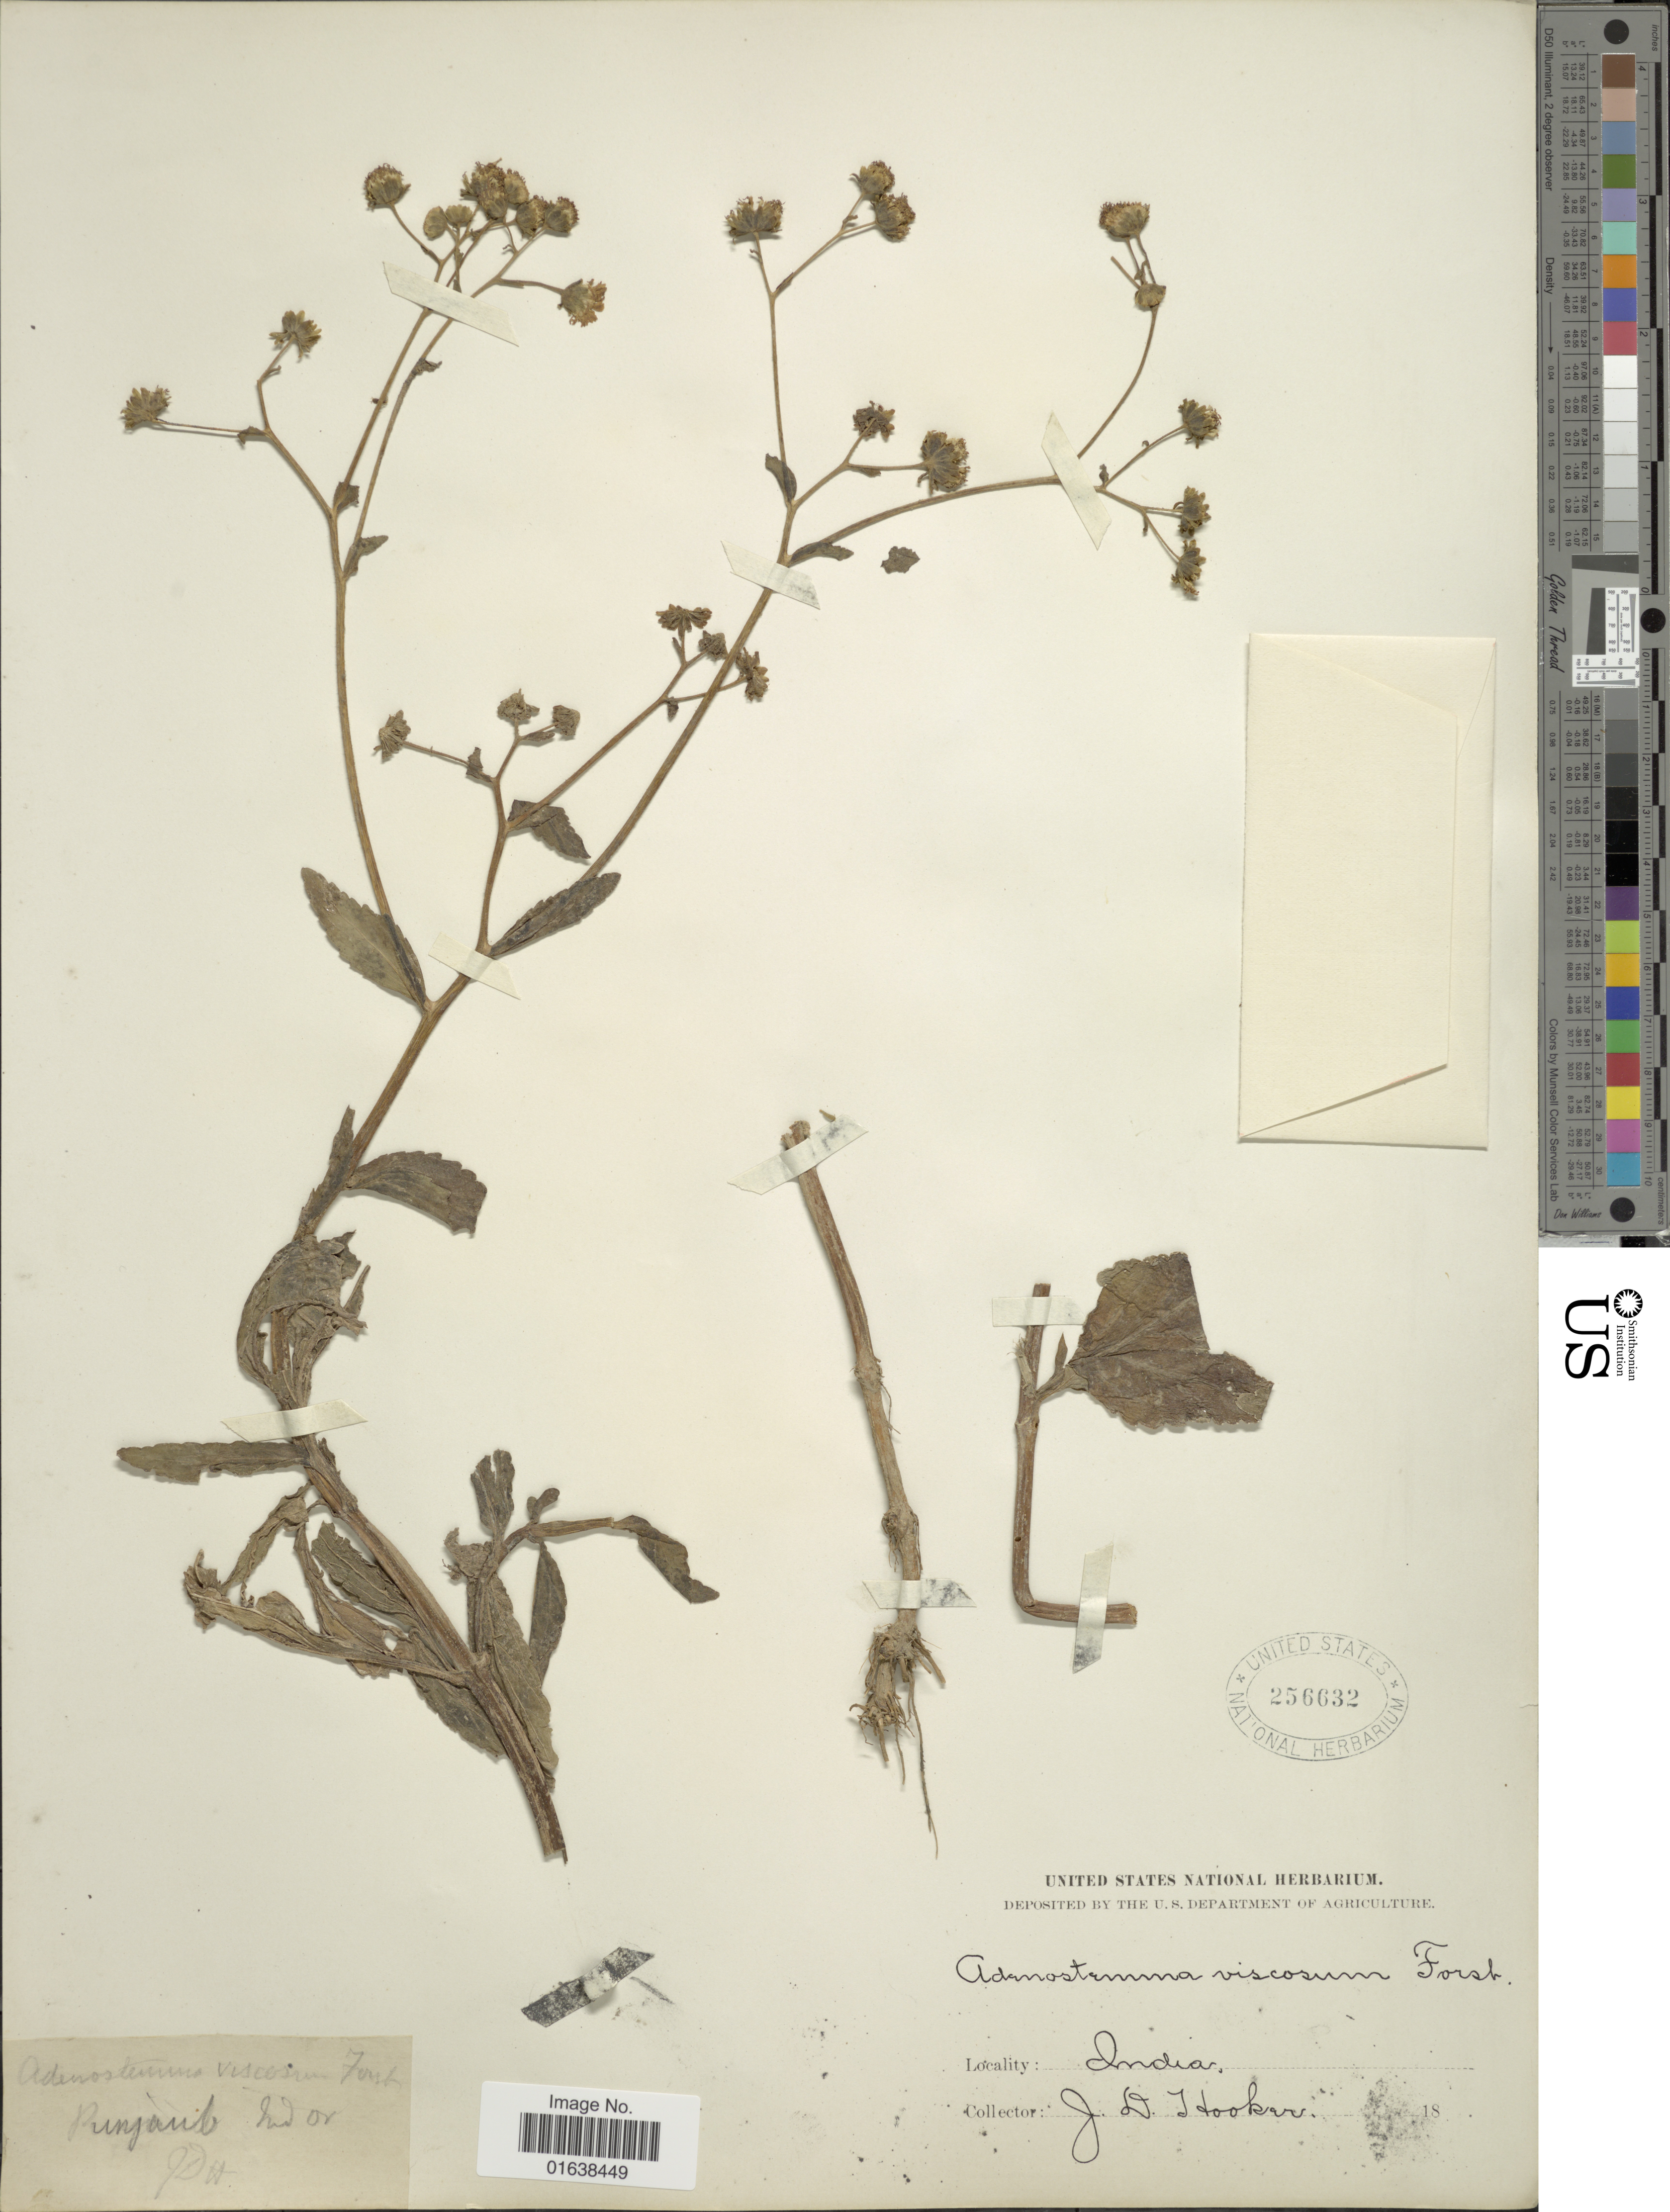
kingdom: Plantae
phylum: Tracheophyta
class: Magnoliopsida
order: Asterales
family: Asteraceae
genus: Adenostemma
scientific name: Adenostemma lavenia var. lavenia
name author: Kuntze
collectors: J. D. Hooker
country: India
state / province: Punjab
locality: India. Punjab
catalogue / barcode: US 256632